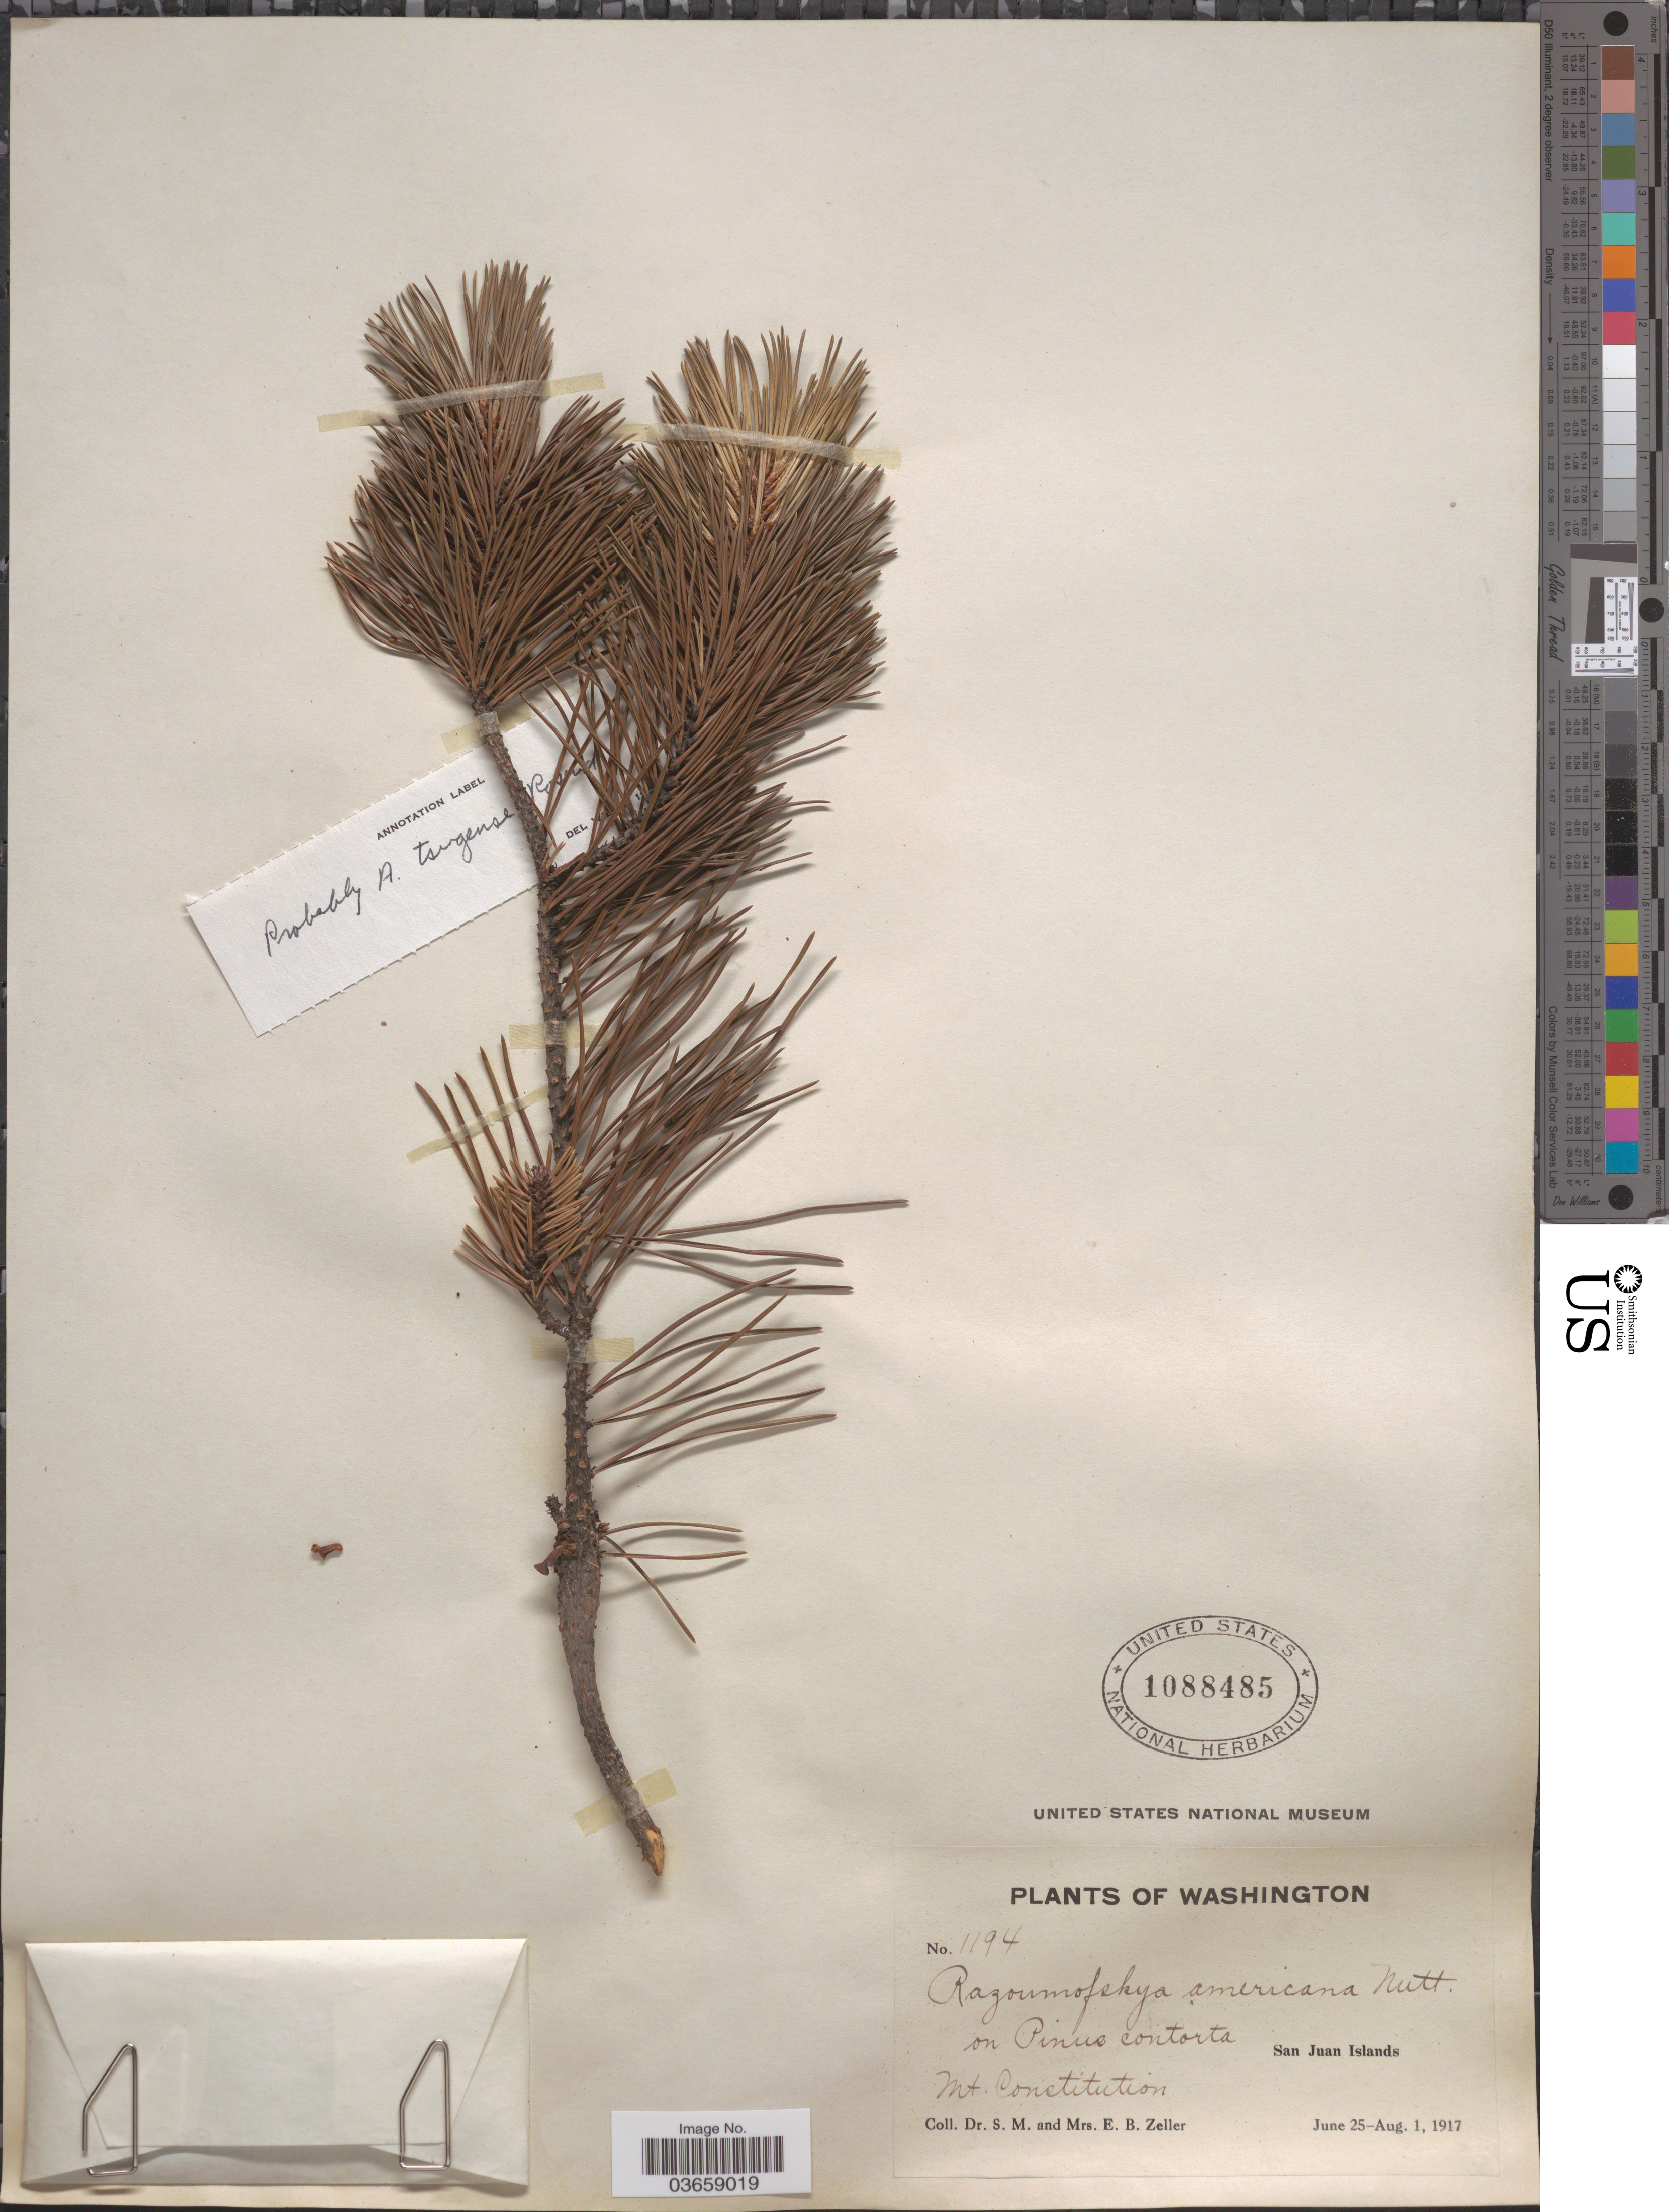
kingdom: Plantae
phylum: Tracheophyta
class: Magnoliopsida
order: Santalales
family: Viscaceae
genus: Arceuthobium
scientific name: Arceuthobium tsugense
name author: (Rosend.) G.N. Jones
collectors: S. Zeller & E. Zeller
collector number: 1194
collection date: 1917-06-25/1917-08-01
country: United States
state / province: Washington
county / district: San Juan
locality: San Juan Islands. Mt. Constitution.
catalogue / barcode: US 1088485